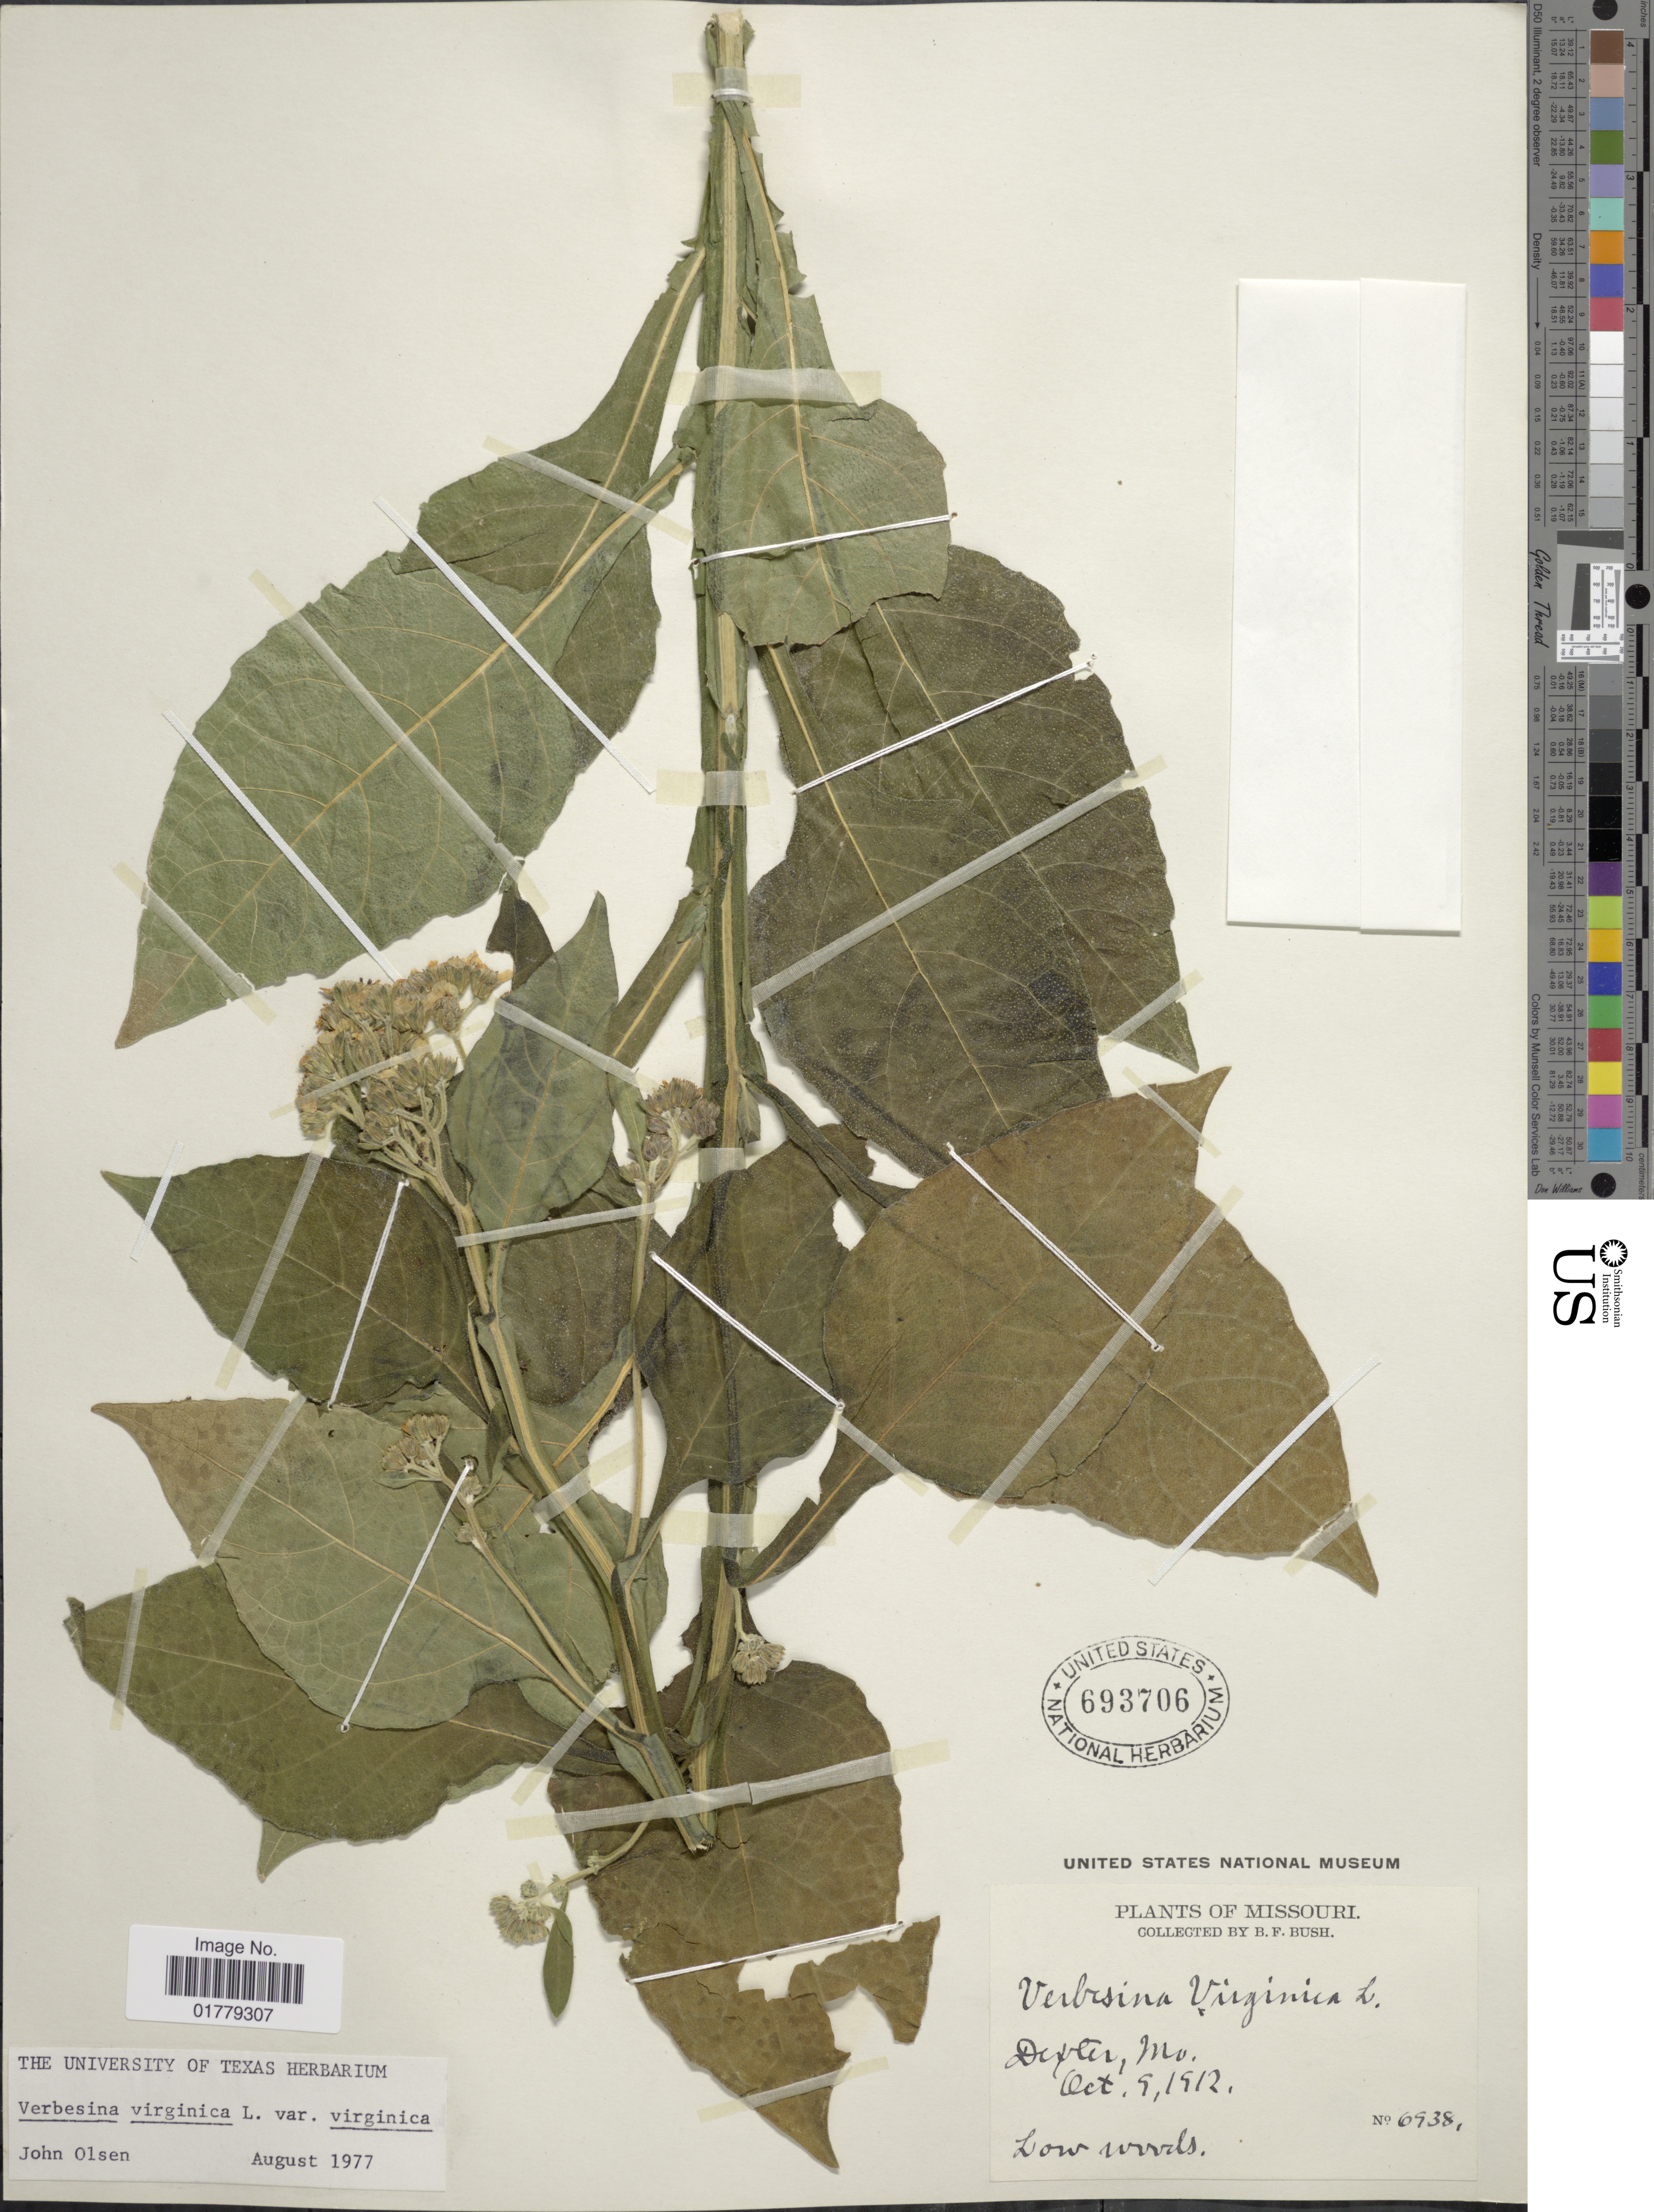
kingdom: Plantae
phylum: Tracheophyta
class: Magnoliopsida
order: Asterales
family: Asteraceae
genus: Verbesina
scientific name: Verbesina virginica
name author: L.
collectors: B. F. Bush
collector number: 6938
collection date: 1912-10-09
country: United States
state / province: Missouri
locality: Dexter, Mo.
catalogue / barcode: US 693706